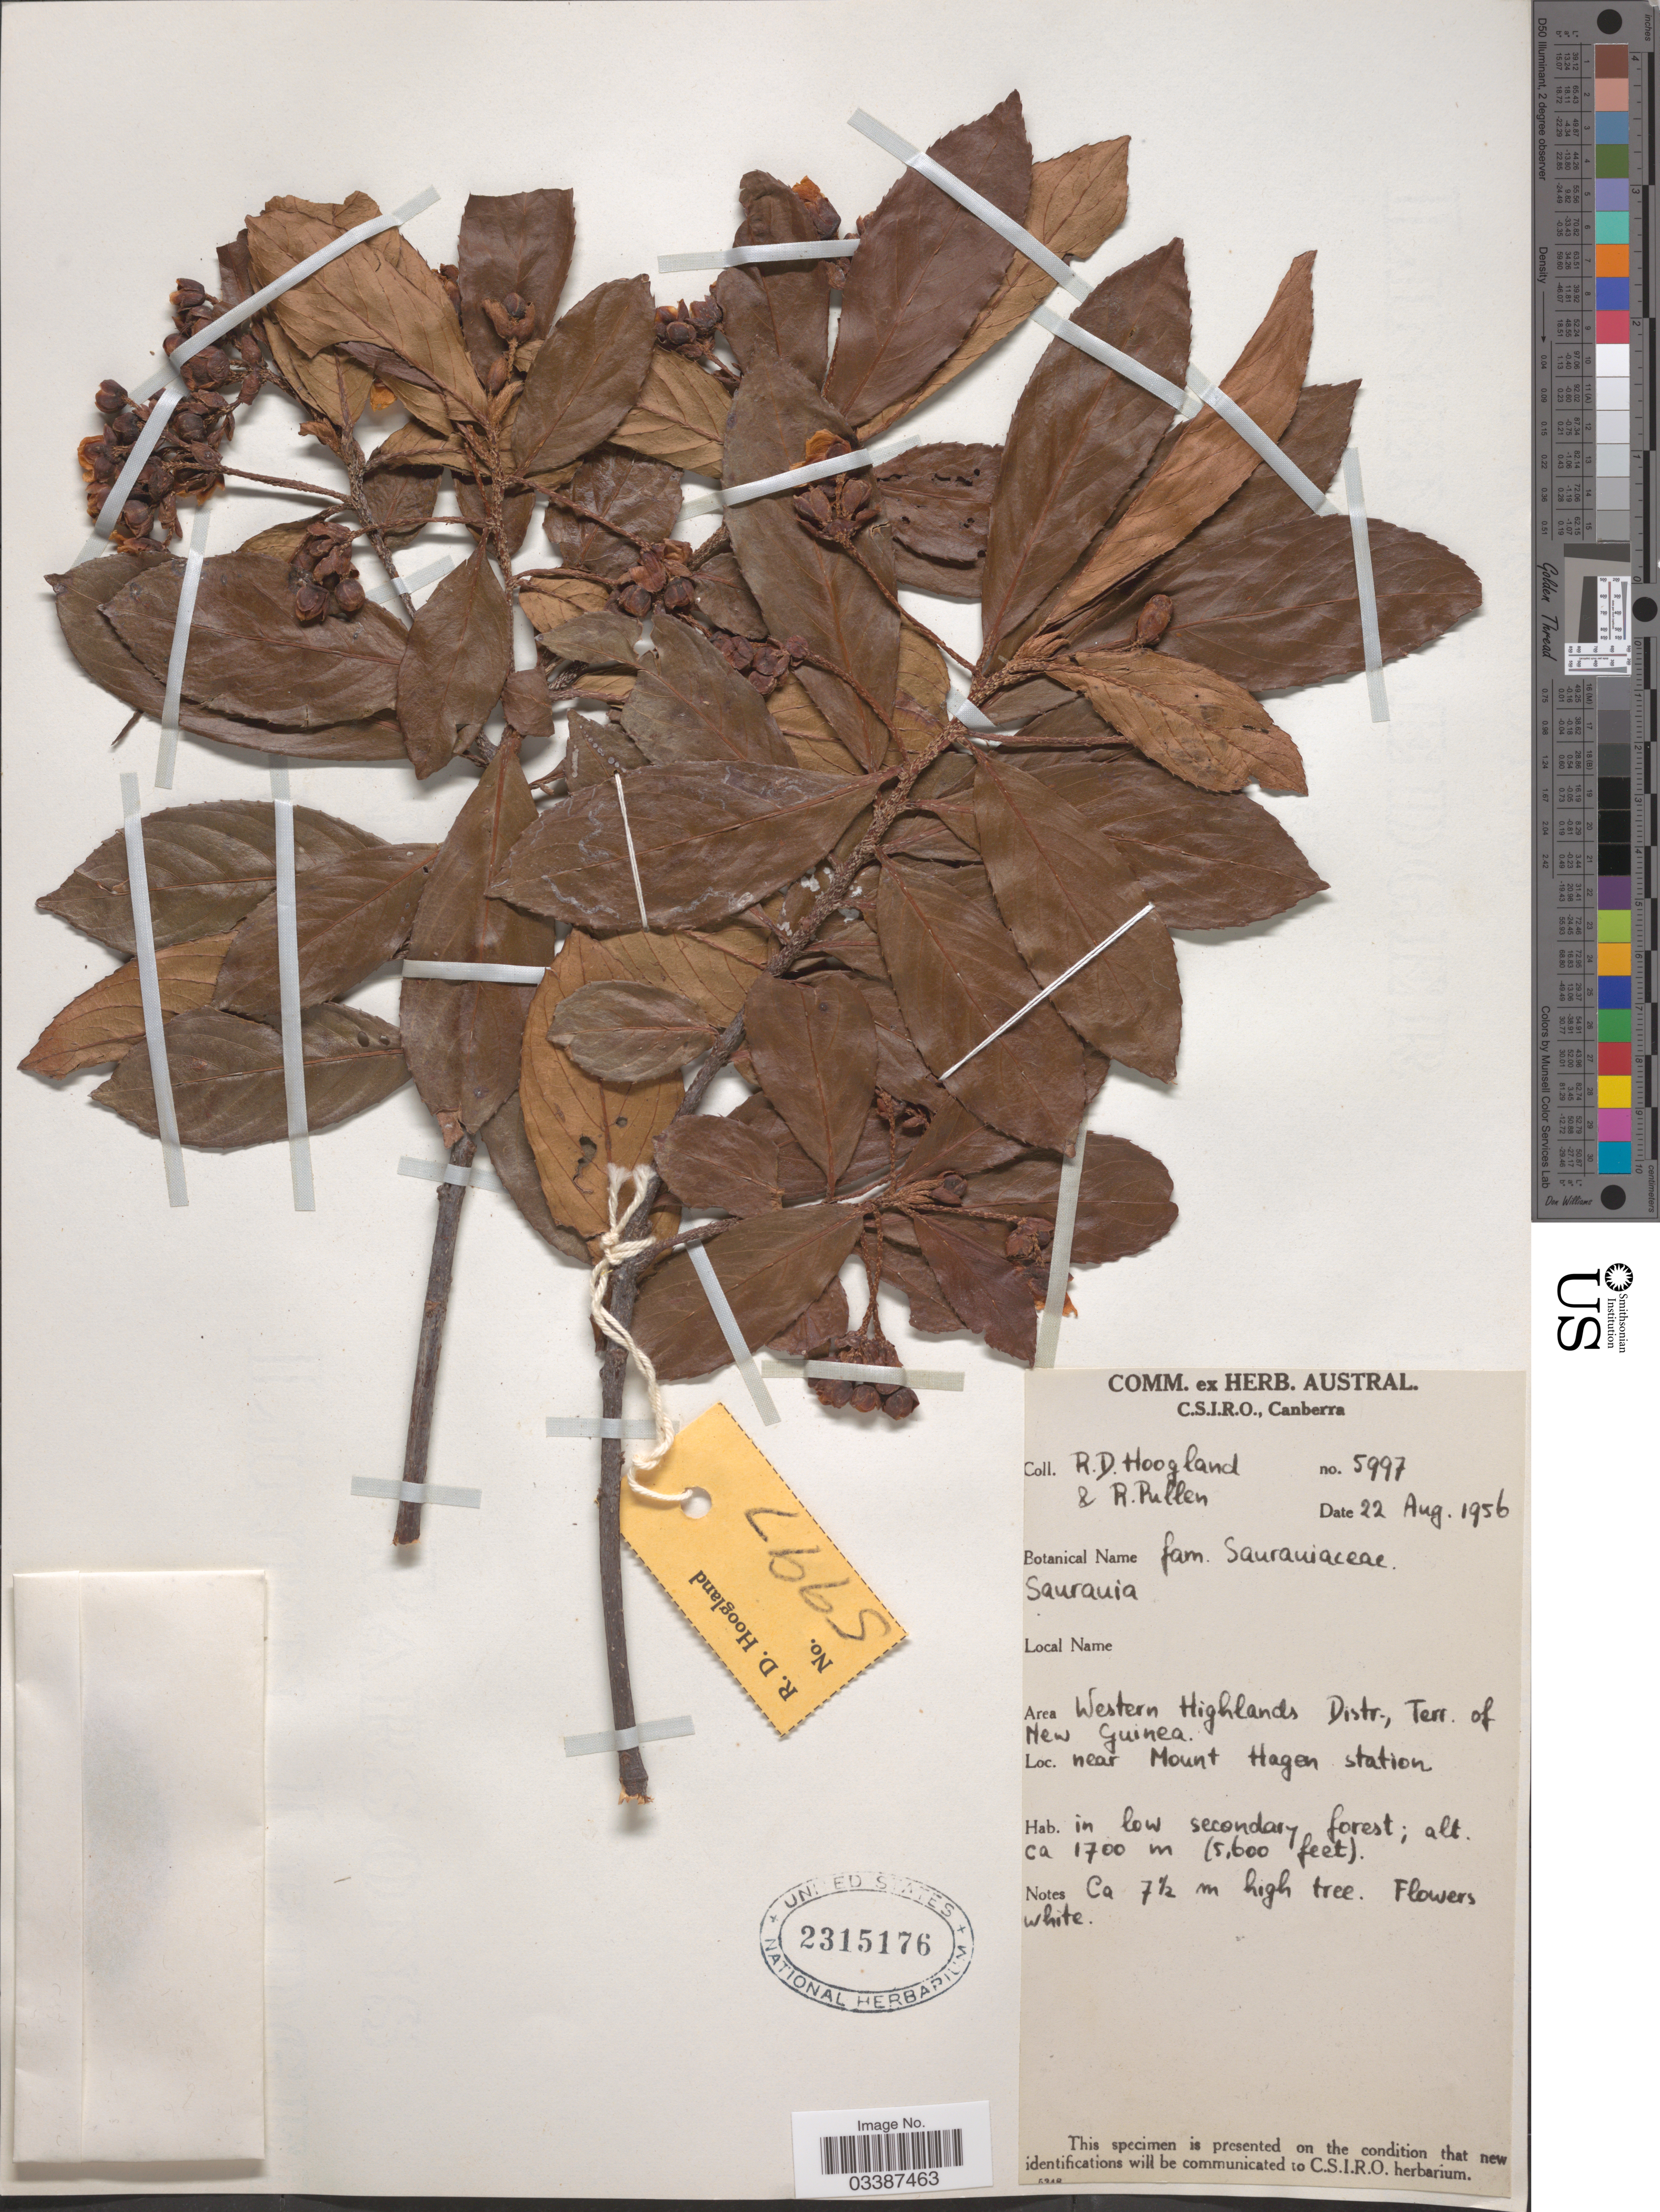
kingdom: Plantae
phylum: Tracheophyta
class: Magnoliopsida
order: Ericales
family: Actinidiaceae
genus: Saurauia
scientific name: Saurauia sp.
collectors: R. D. Hoogland & R. Pullen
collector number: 5997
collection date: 1956-08-22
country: Papua New Guinea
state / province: Western Highlands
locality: Area Western Highlands Distr., Terr. of New Guinea. Near Mount Hagen station.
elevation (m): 1707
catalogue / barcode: US 2315176